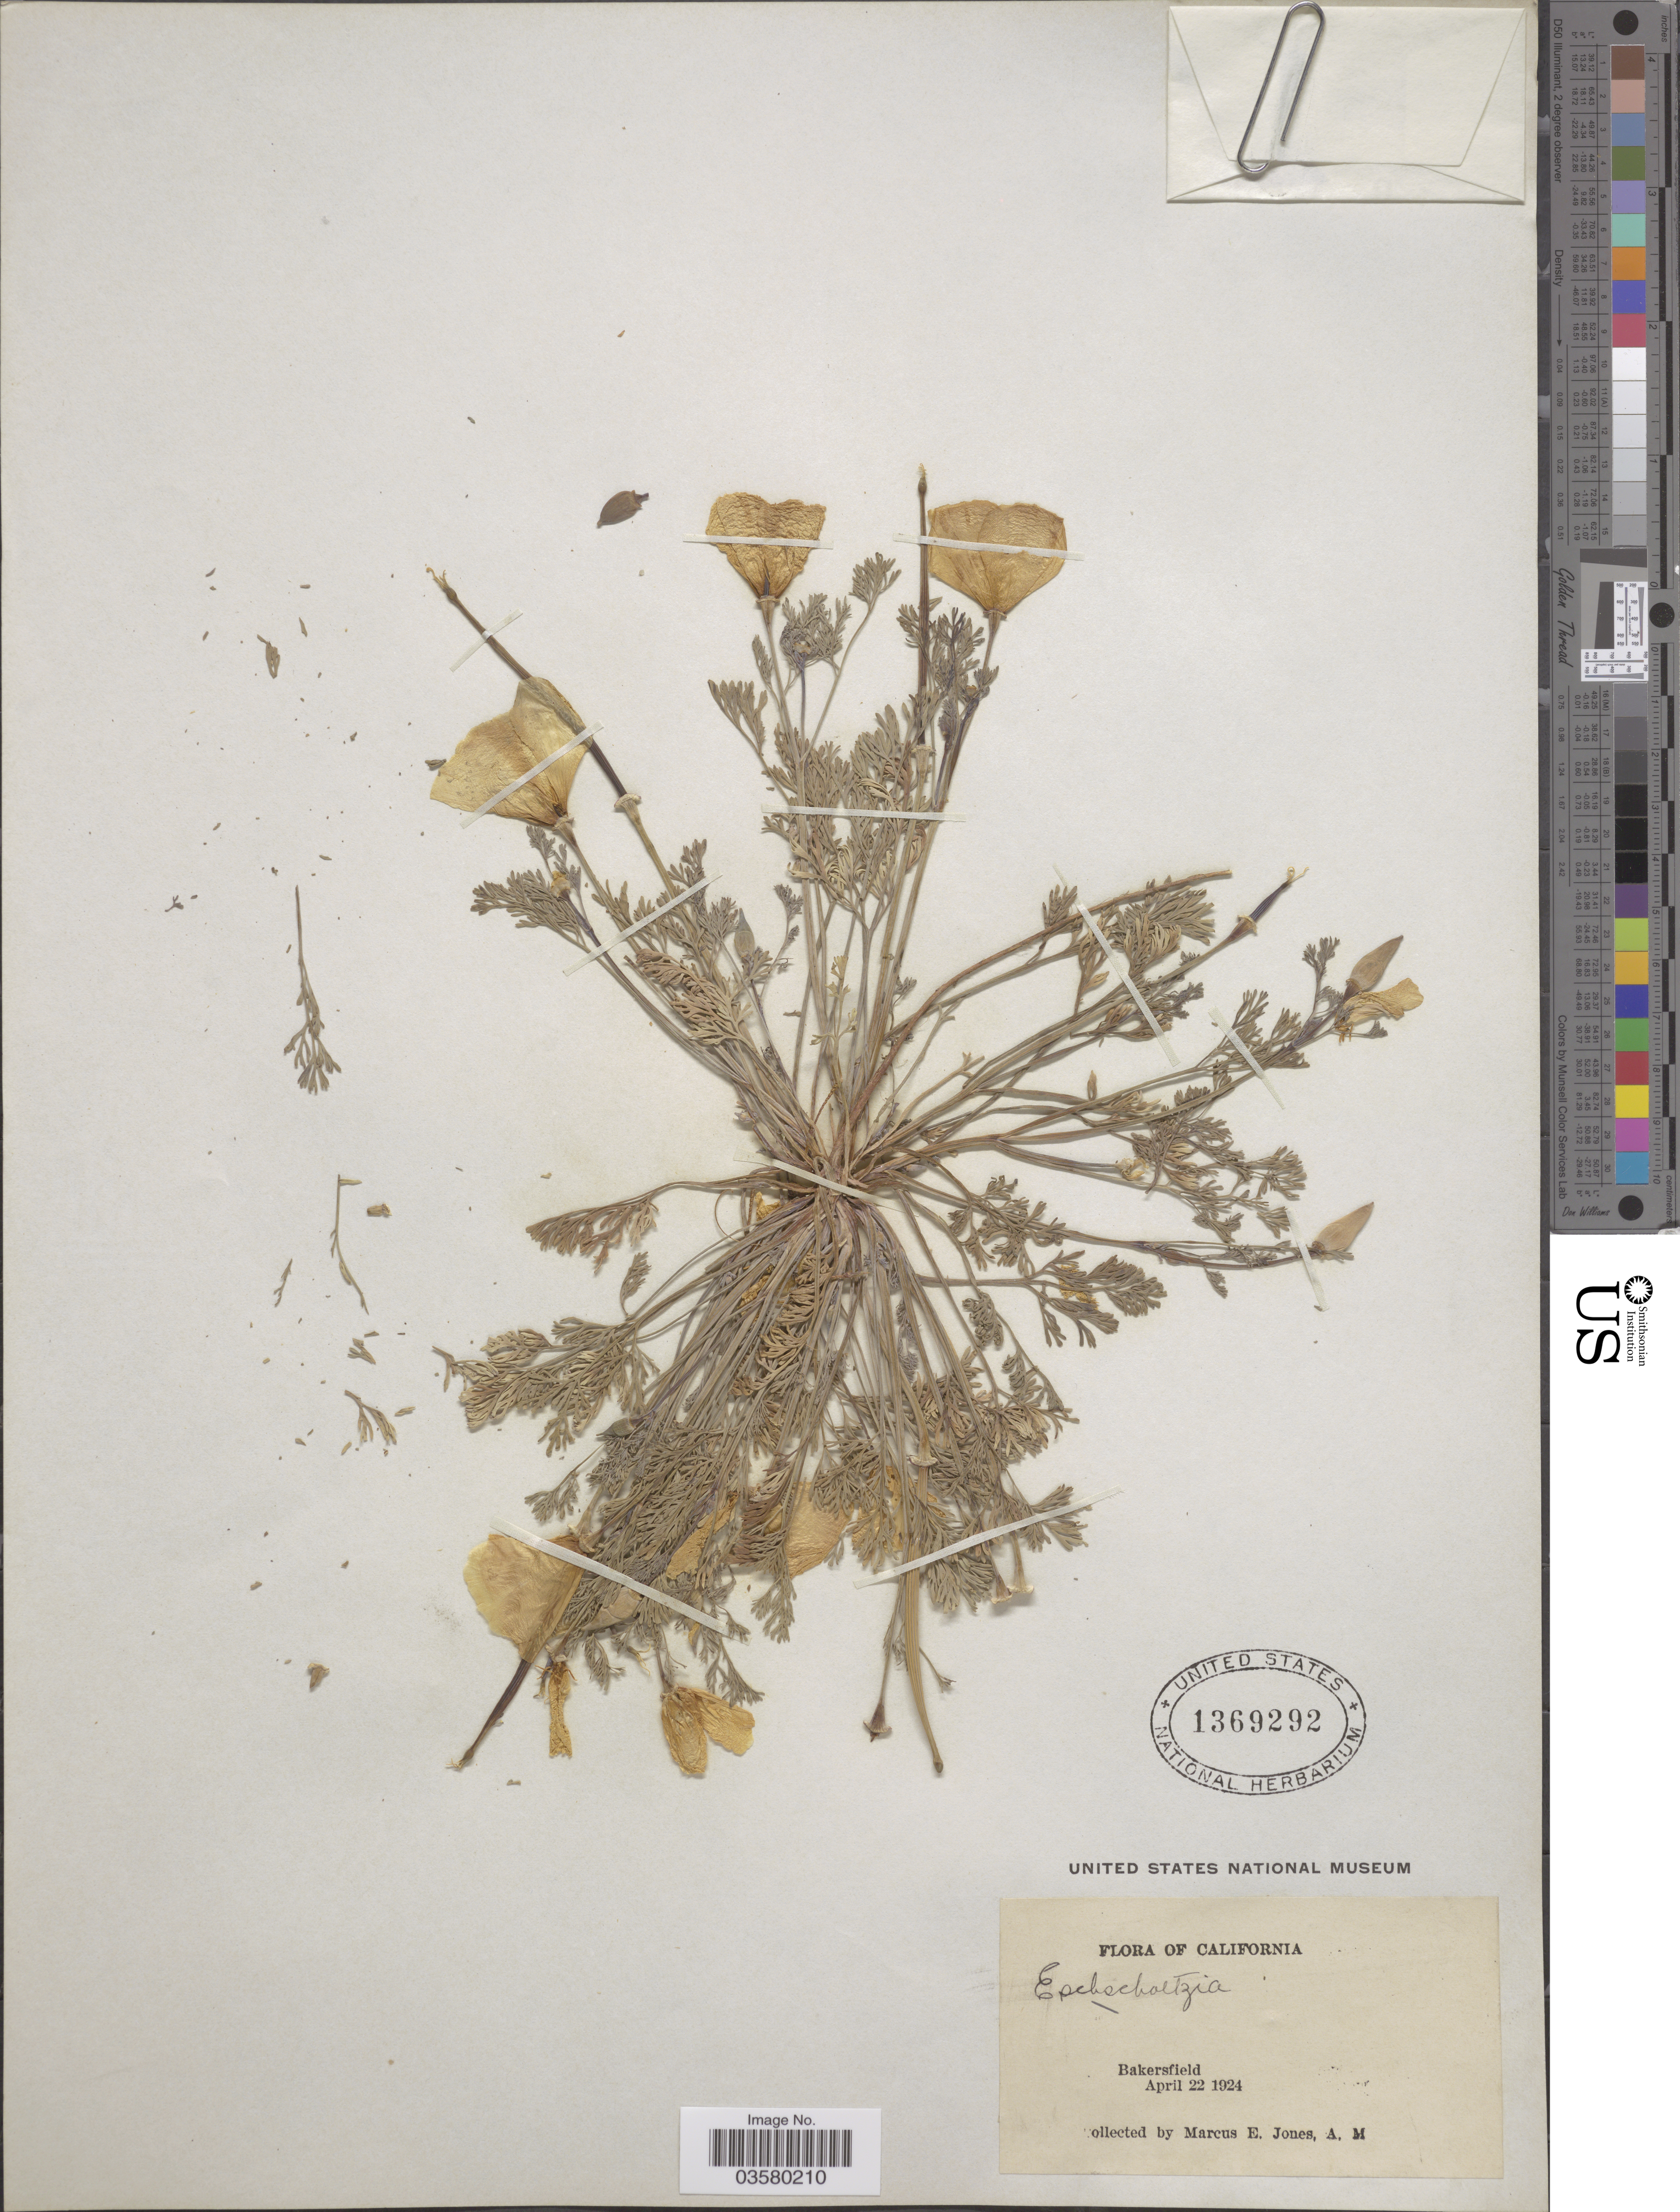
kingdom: Plantae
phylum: Tracheophyta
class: Magnoliopsida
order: Ranunculales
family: Papaveraceae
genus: Eschscholzia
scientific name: Eschscholzia californica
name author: Cham.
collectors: M. E. Jones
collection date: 1924-04-22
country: United States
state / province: California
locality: Bakersfield.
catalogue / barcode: US 1369292